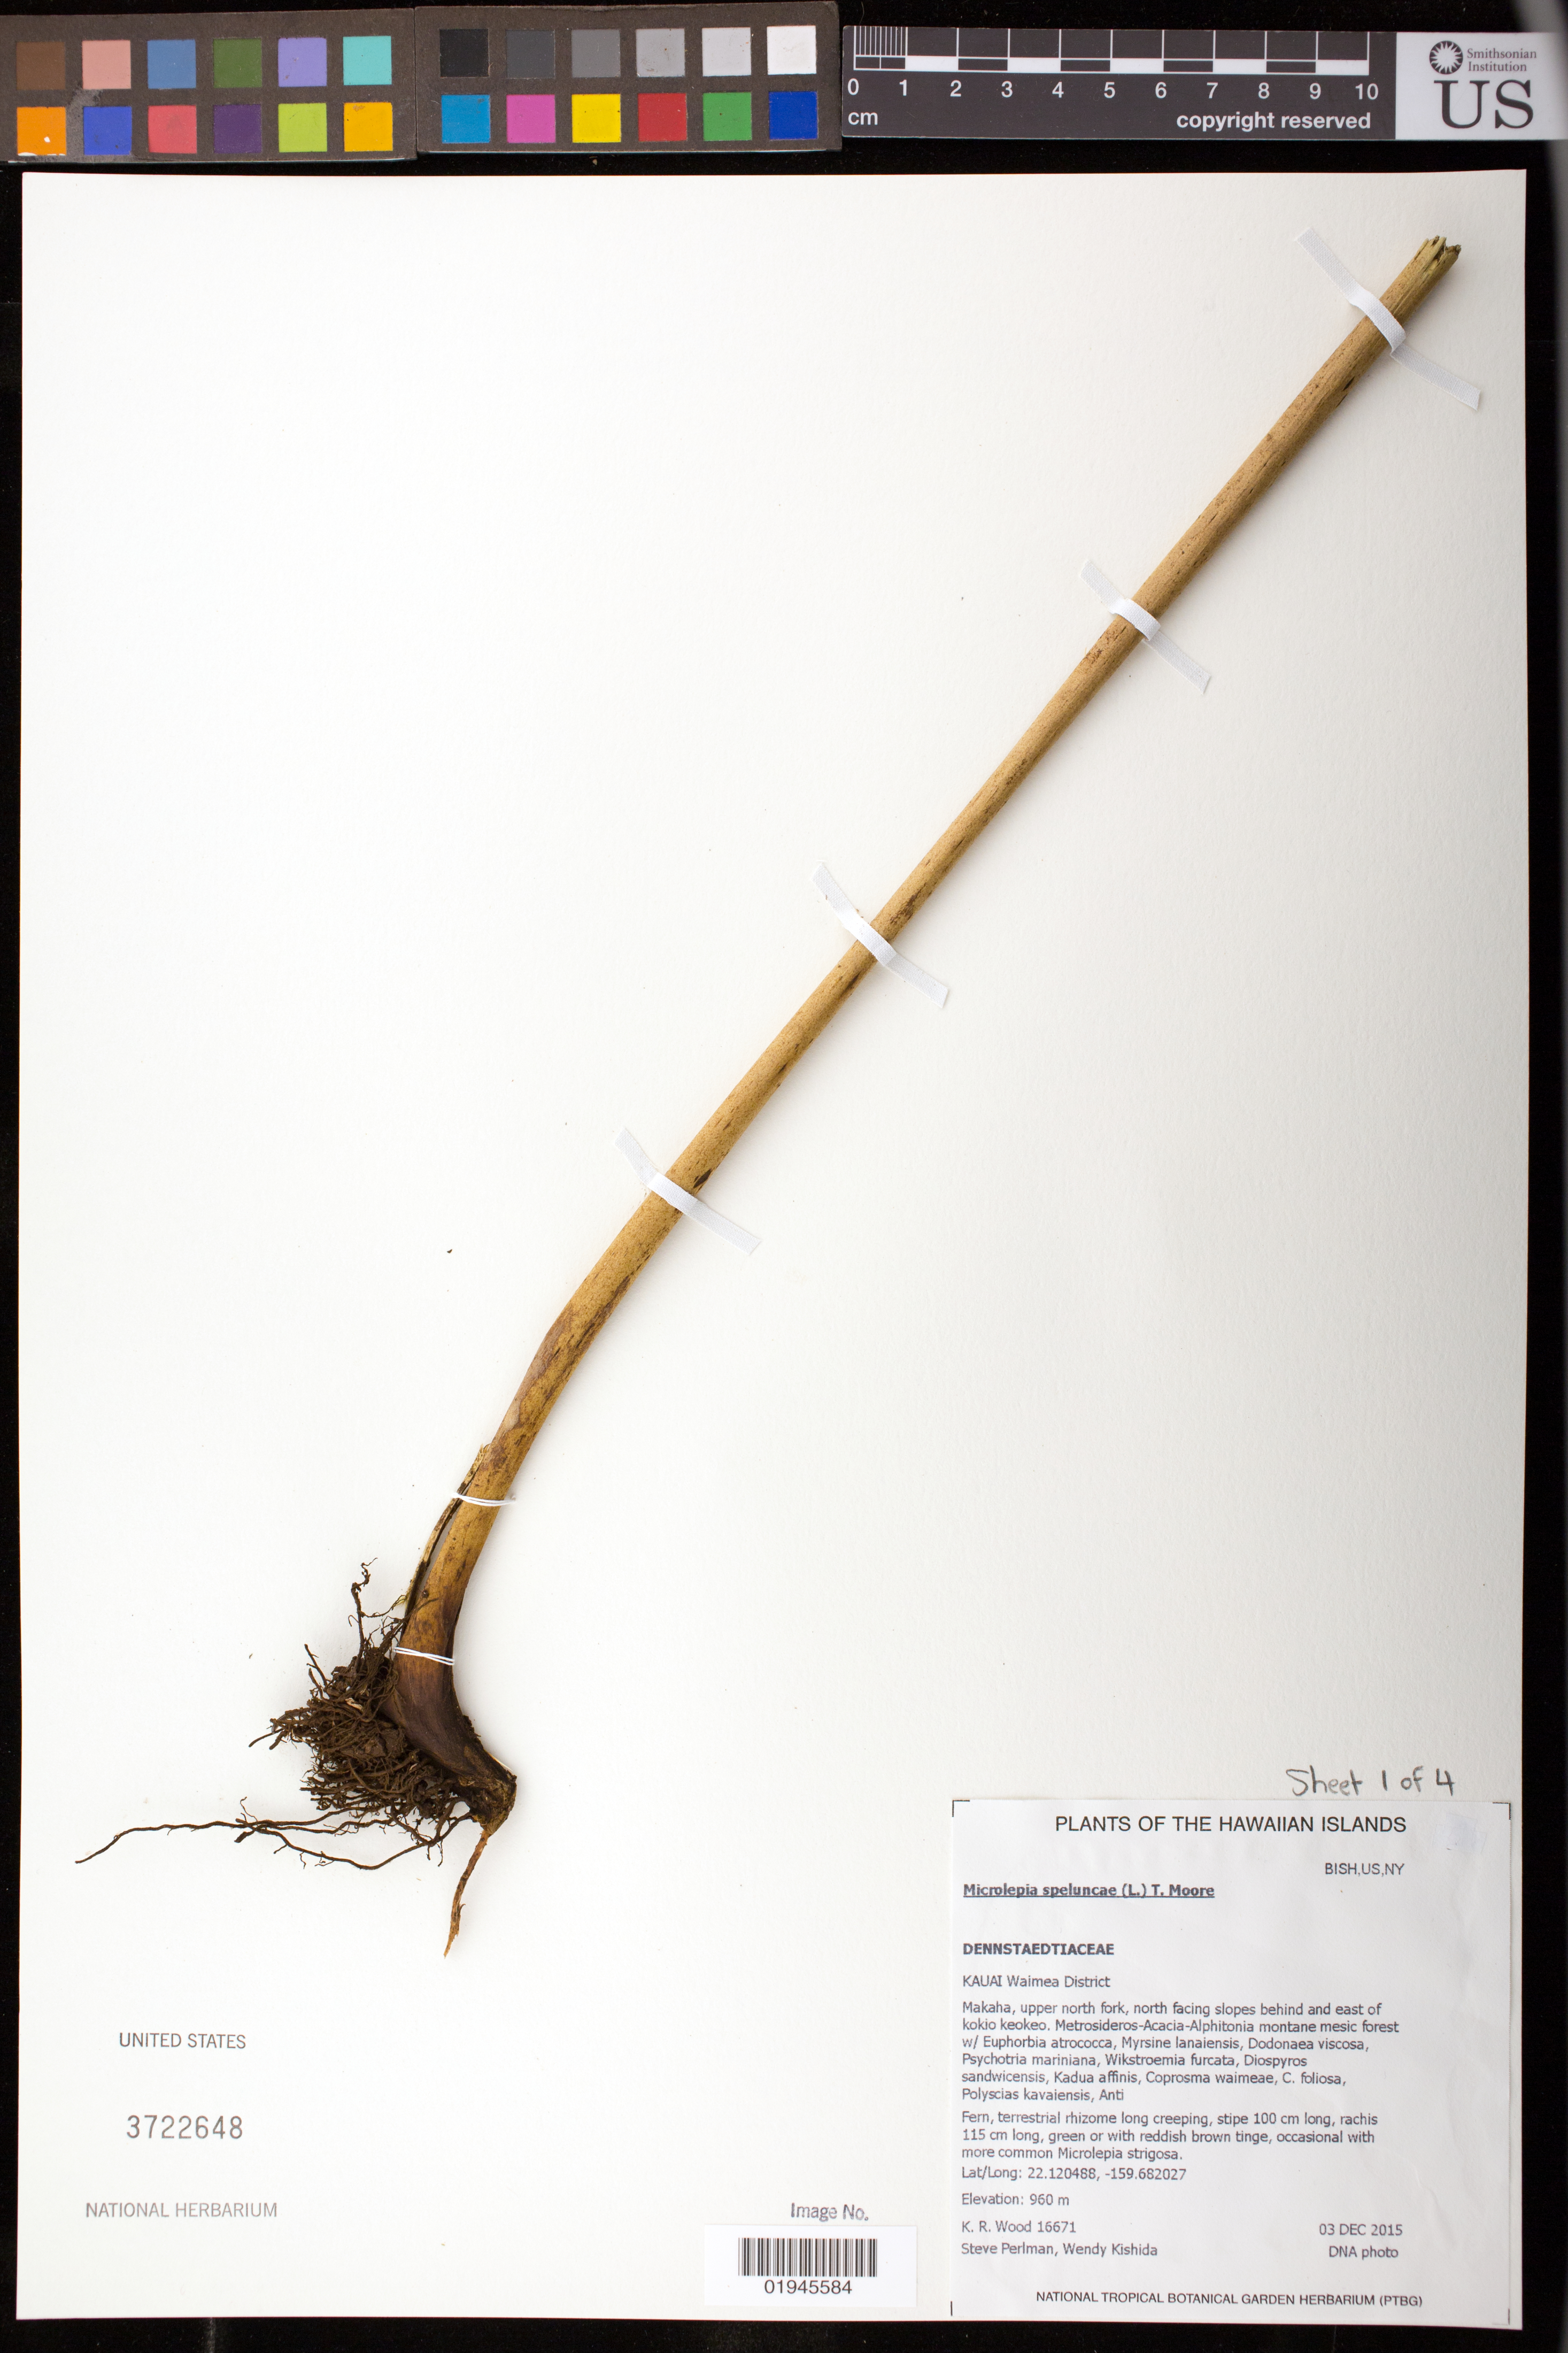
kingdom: Plantae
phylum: Tracheophyta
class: Polypodiopsida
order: Polypodiales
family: Dennstaedtiaceae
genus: Microlepia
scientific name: Microlepia speluncae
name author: (L.) T. Moore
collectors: K. R. Wood, S. P. Perlman & W. Kishida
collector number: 16671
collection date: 2015-12-03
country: United States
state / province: Hawaii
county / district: Kauai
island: Kaua'i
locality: Waimea District, Makaha, upper north fork, north facing slopes behind and east of Kokio Keokeo.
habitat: Montane mesic forest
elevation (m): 960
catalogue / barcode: US 3722648